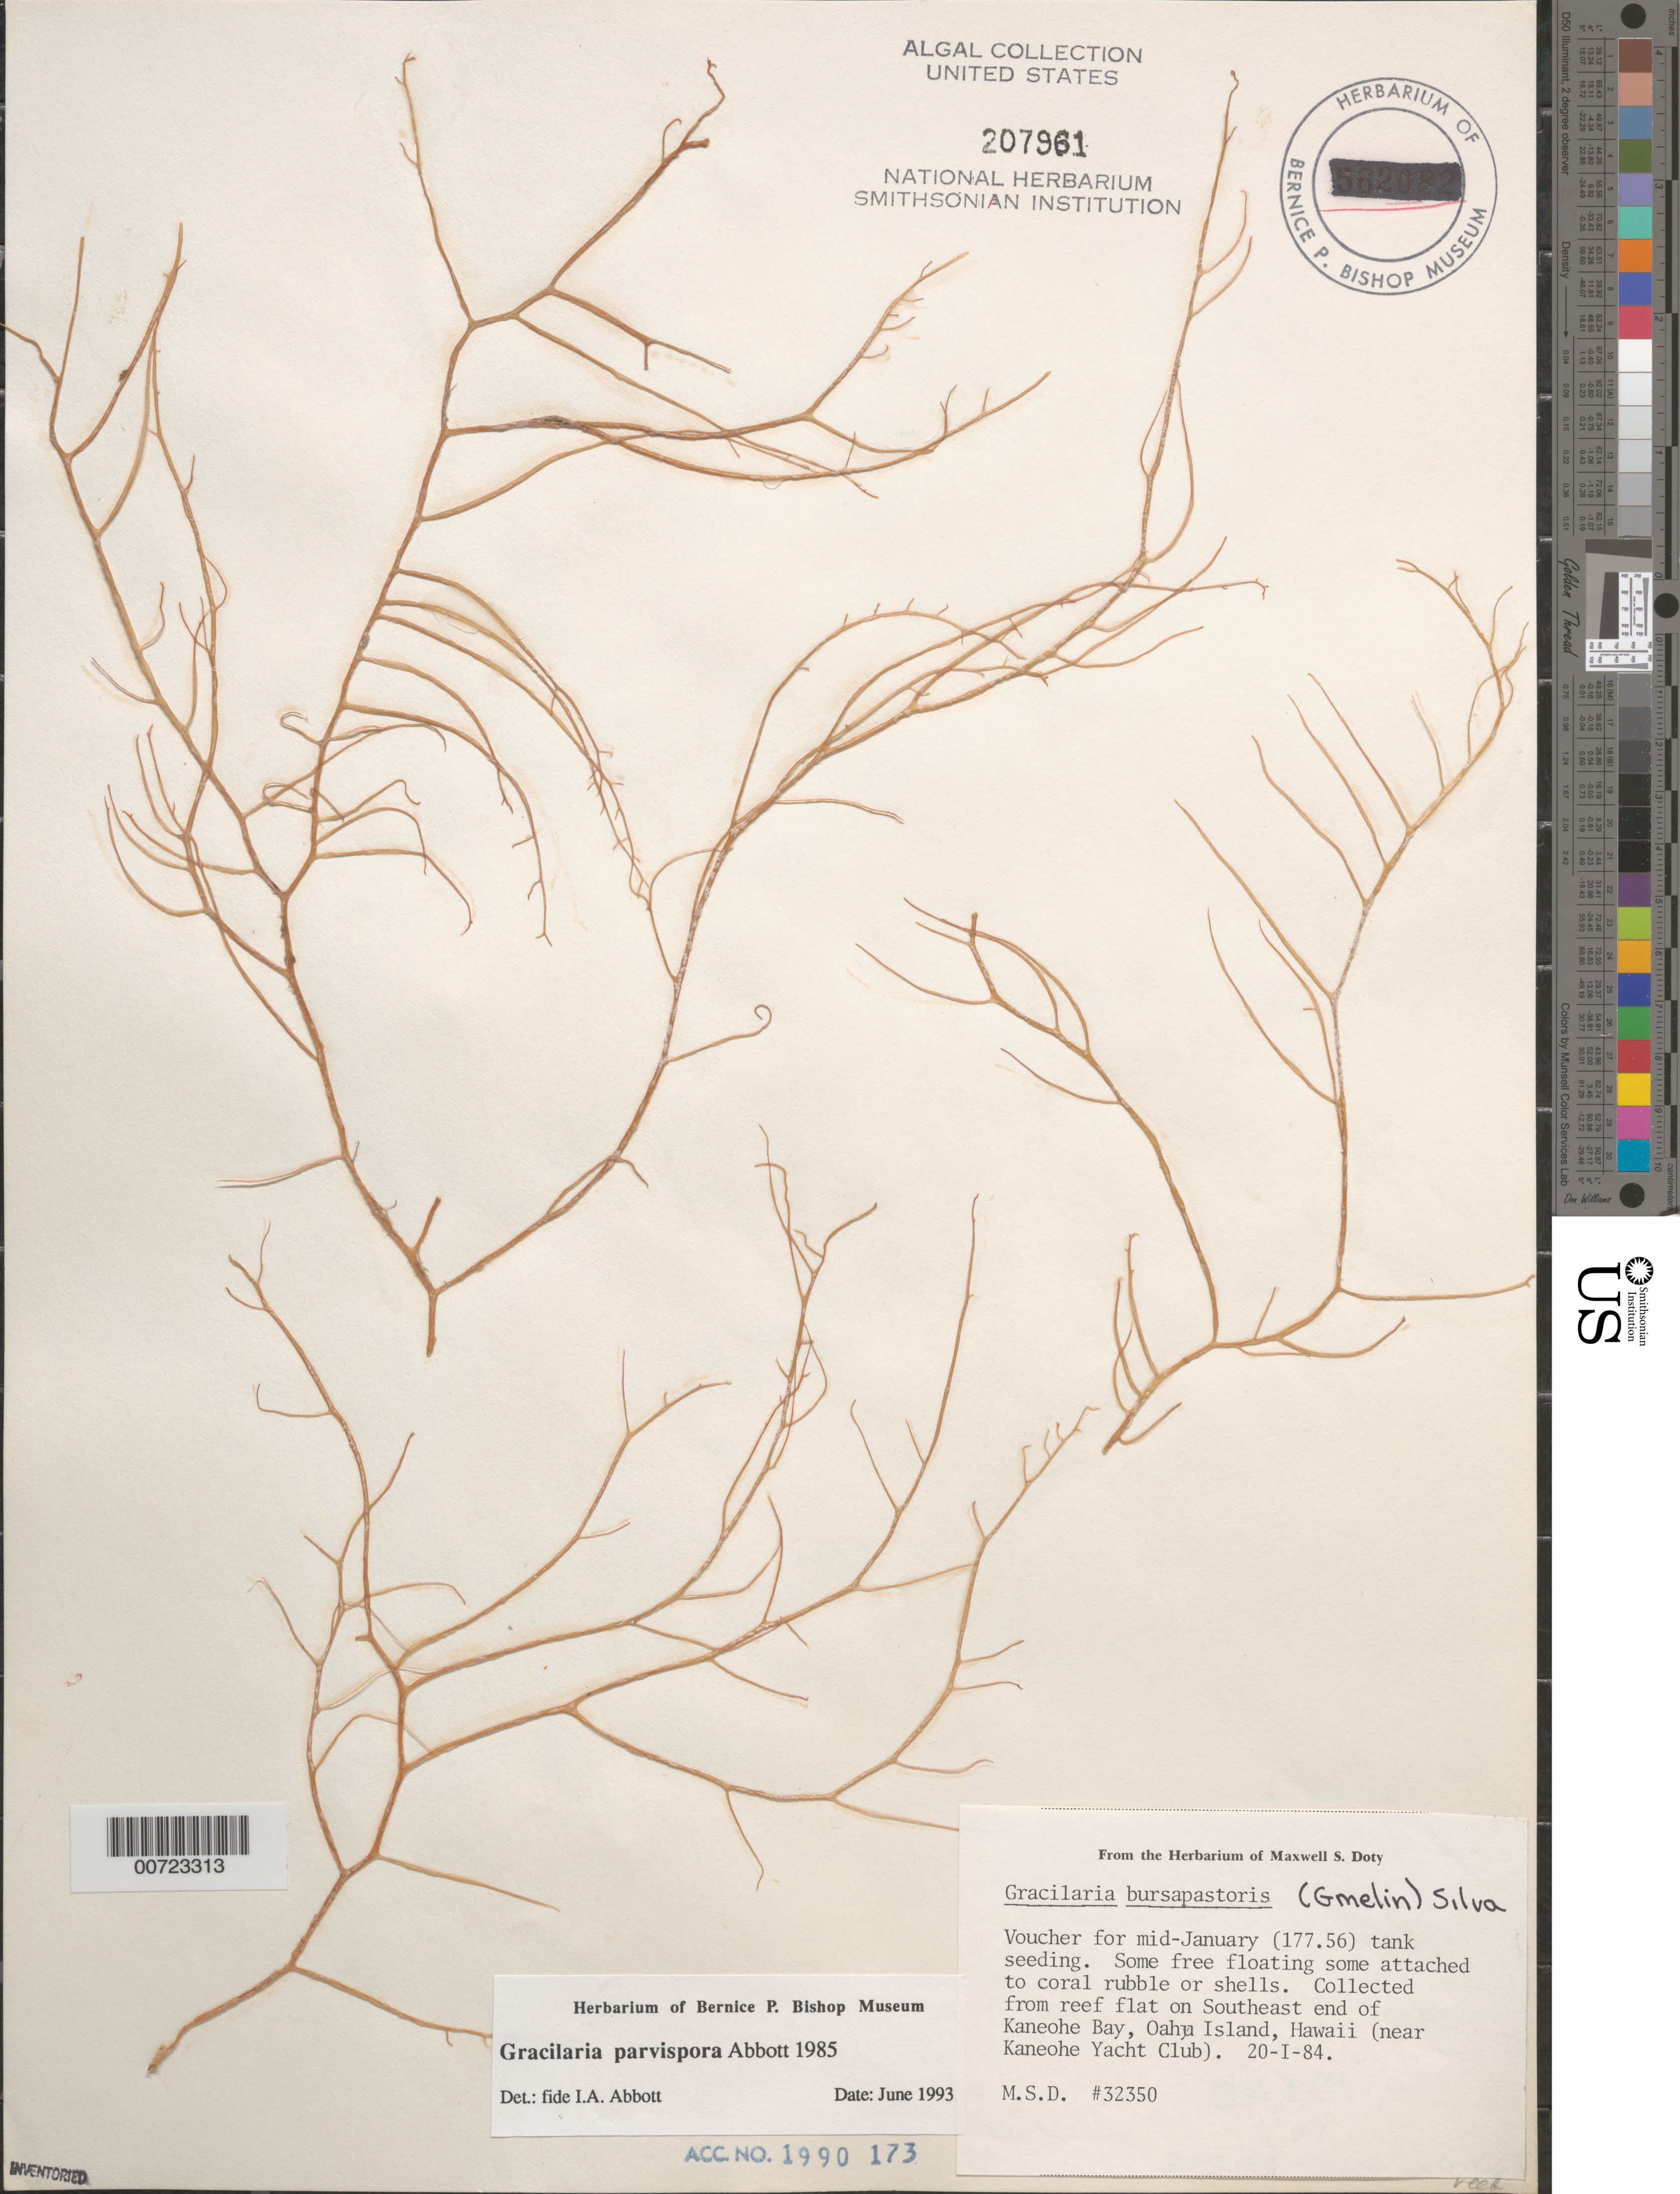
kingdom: Plantae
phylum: Rhodophyta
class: Florideophyceae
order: Gracilariales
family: Gracilariaceae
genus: Gracilaria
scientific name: Gracilaria parvispora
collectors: M. S.Doty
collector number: MSD 32350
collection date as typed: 20 Jan 1984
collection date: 1984-01-20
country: United States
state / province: Hawaii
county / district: Honolulu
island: Oahu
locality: Kaneohe Bay, near Kaneohe Yacht Club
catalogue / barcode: US 207961